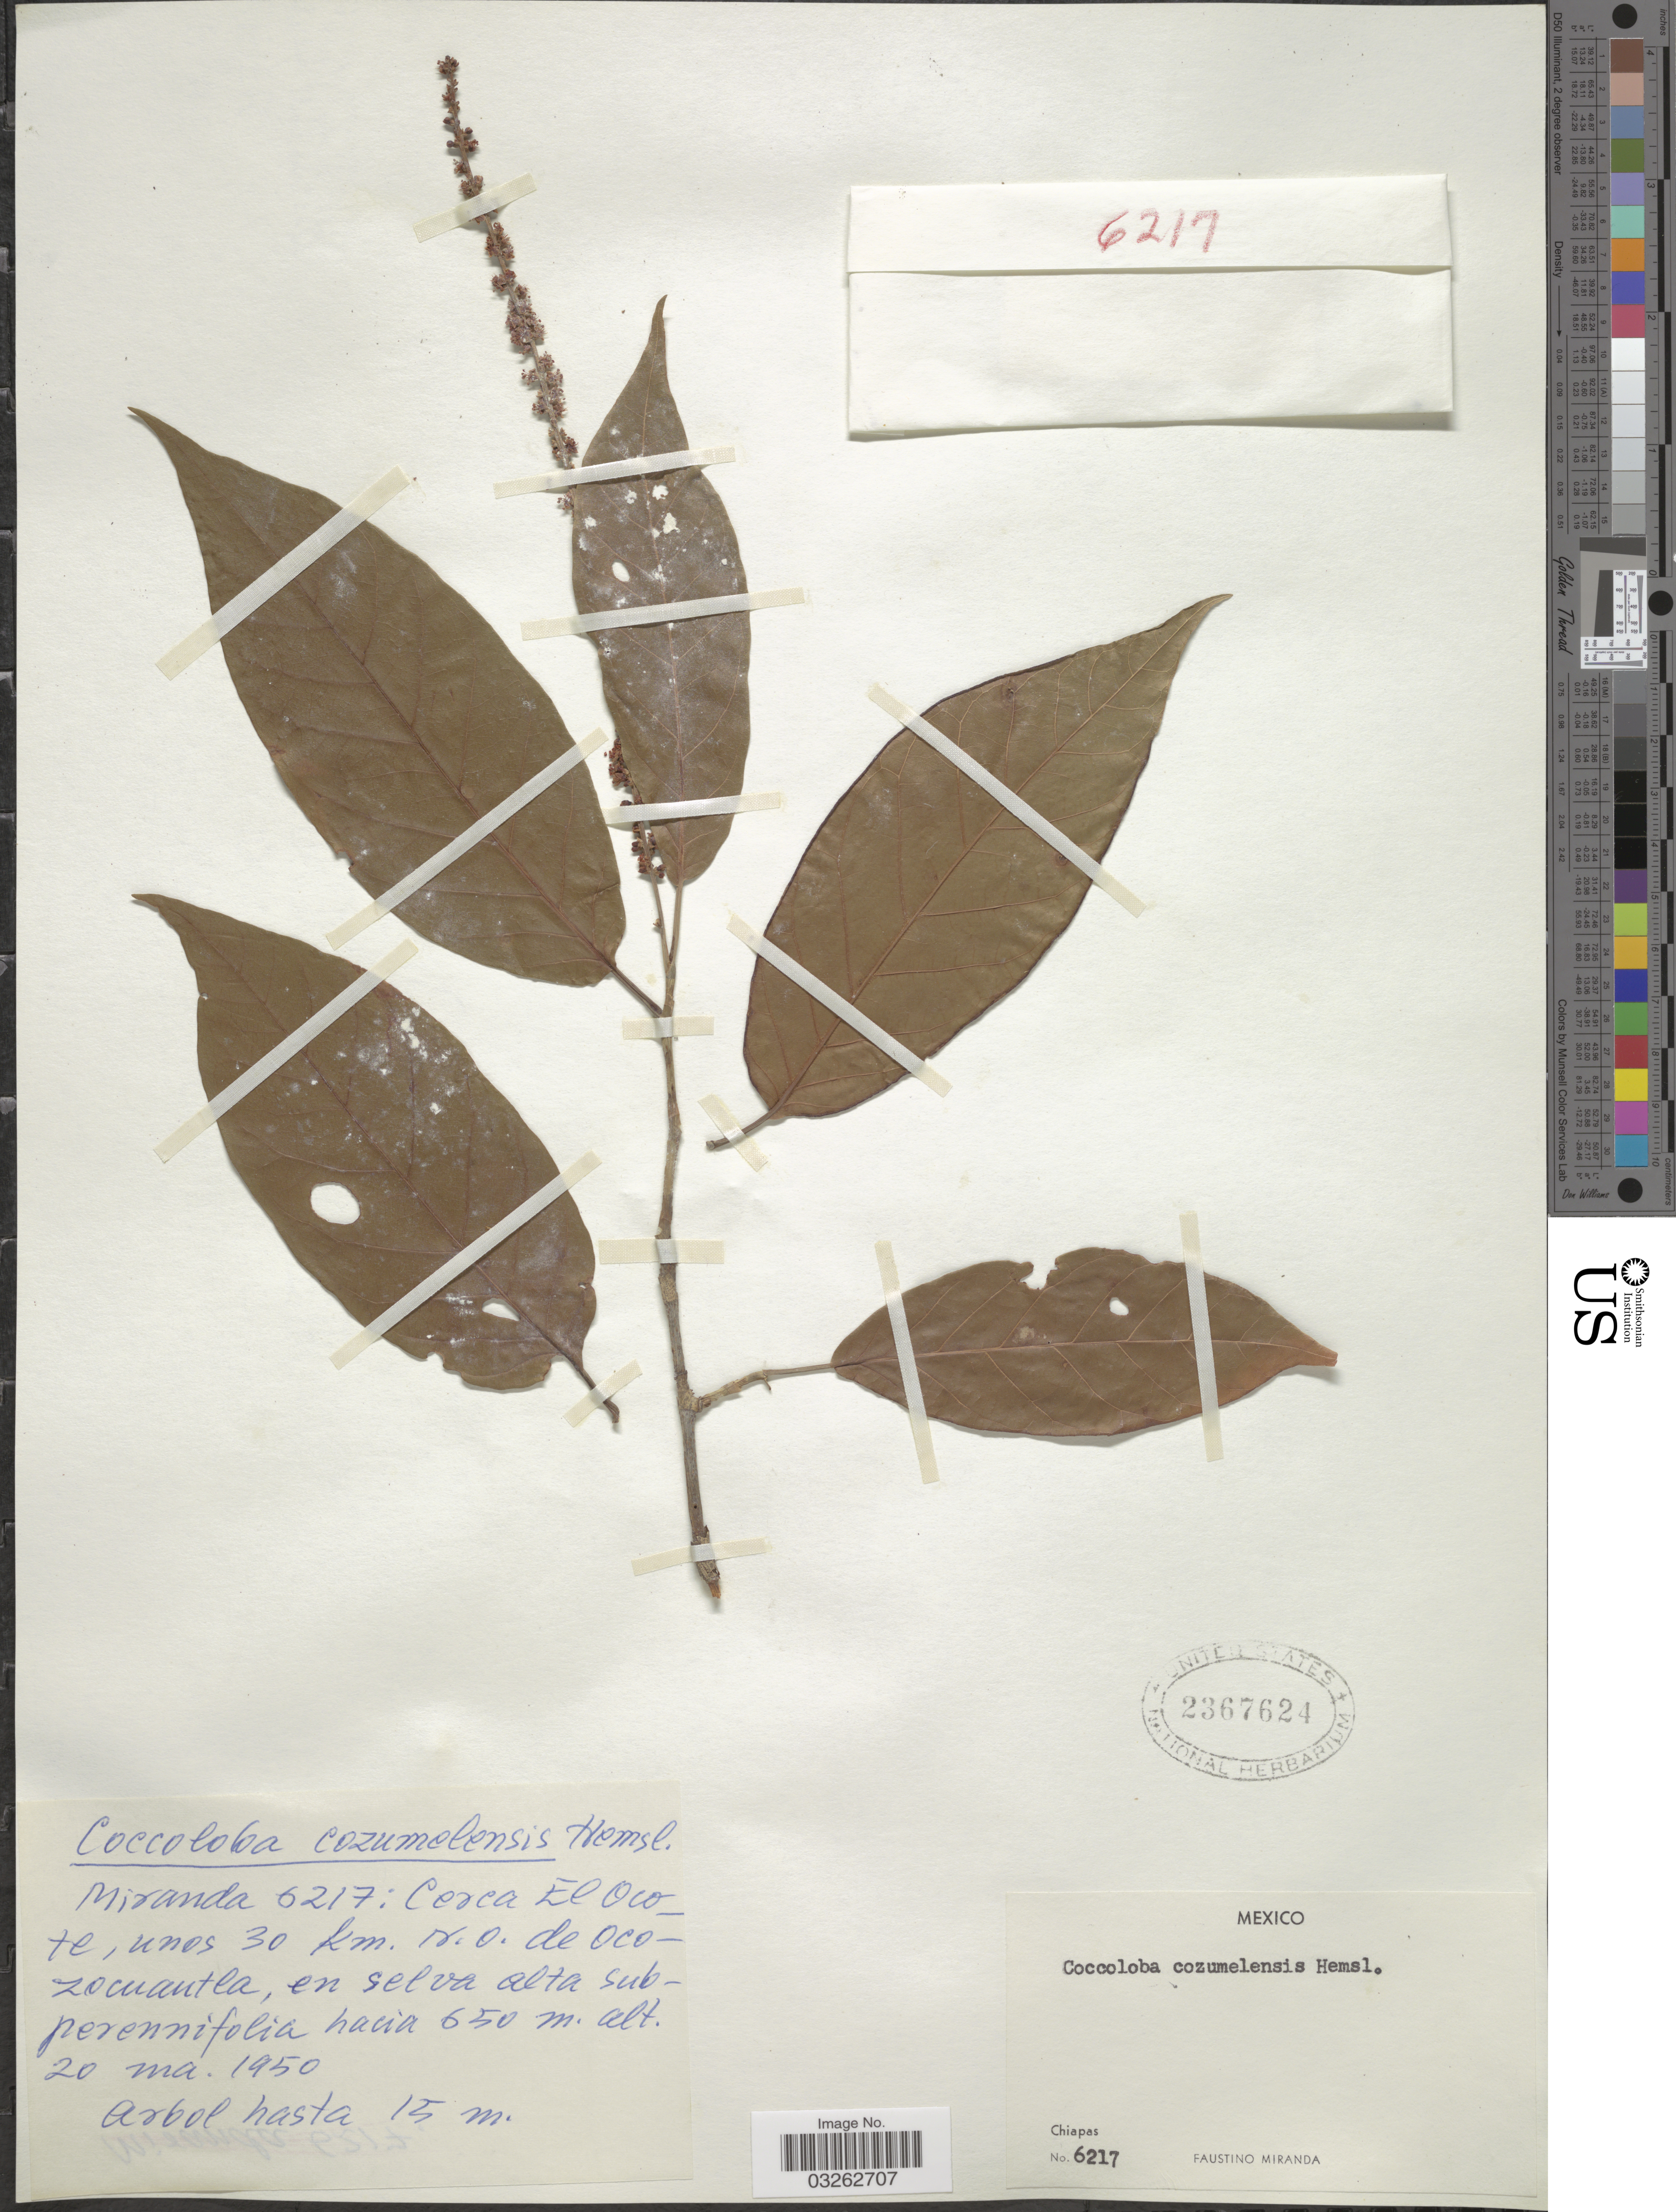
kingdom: Plantae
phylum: Tracheophyta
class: Magnoliopsida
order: Caryophyllales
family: Polygonaceae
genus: Coccoloba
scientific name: Coccoloba cozumelensis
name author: Hemsl.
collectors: F. Miranda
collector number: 6217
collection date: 1950-05-20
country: Mexico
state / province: Chiapas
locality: Cerca El Ocote, unos 30 km. N.O. de Ocozocuantla, en selva alta subperennifolia hacia.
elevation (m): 650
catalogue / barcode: US 2367624